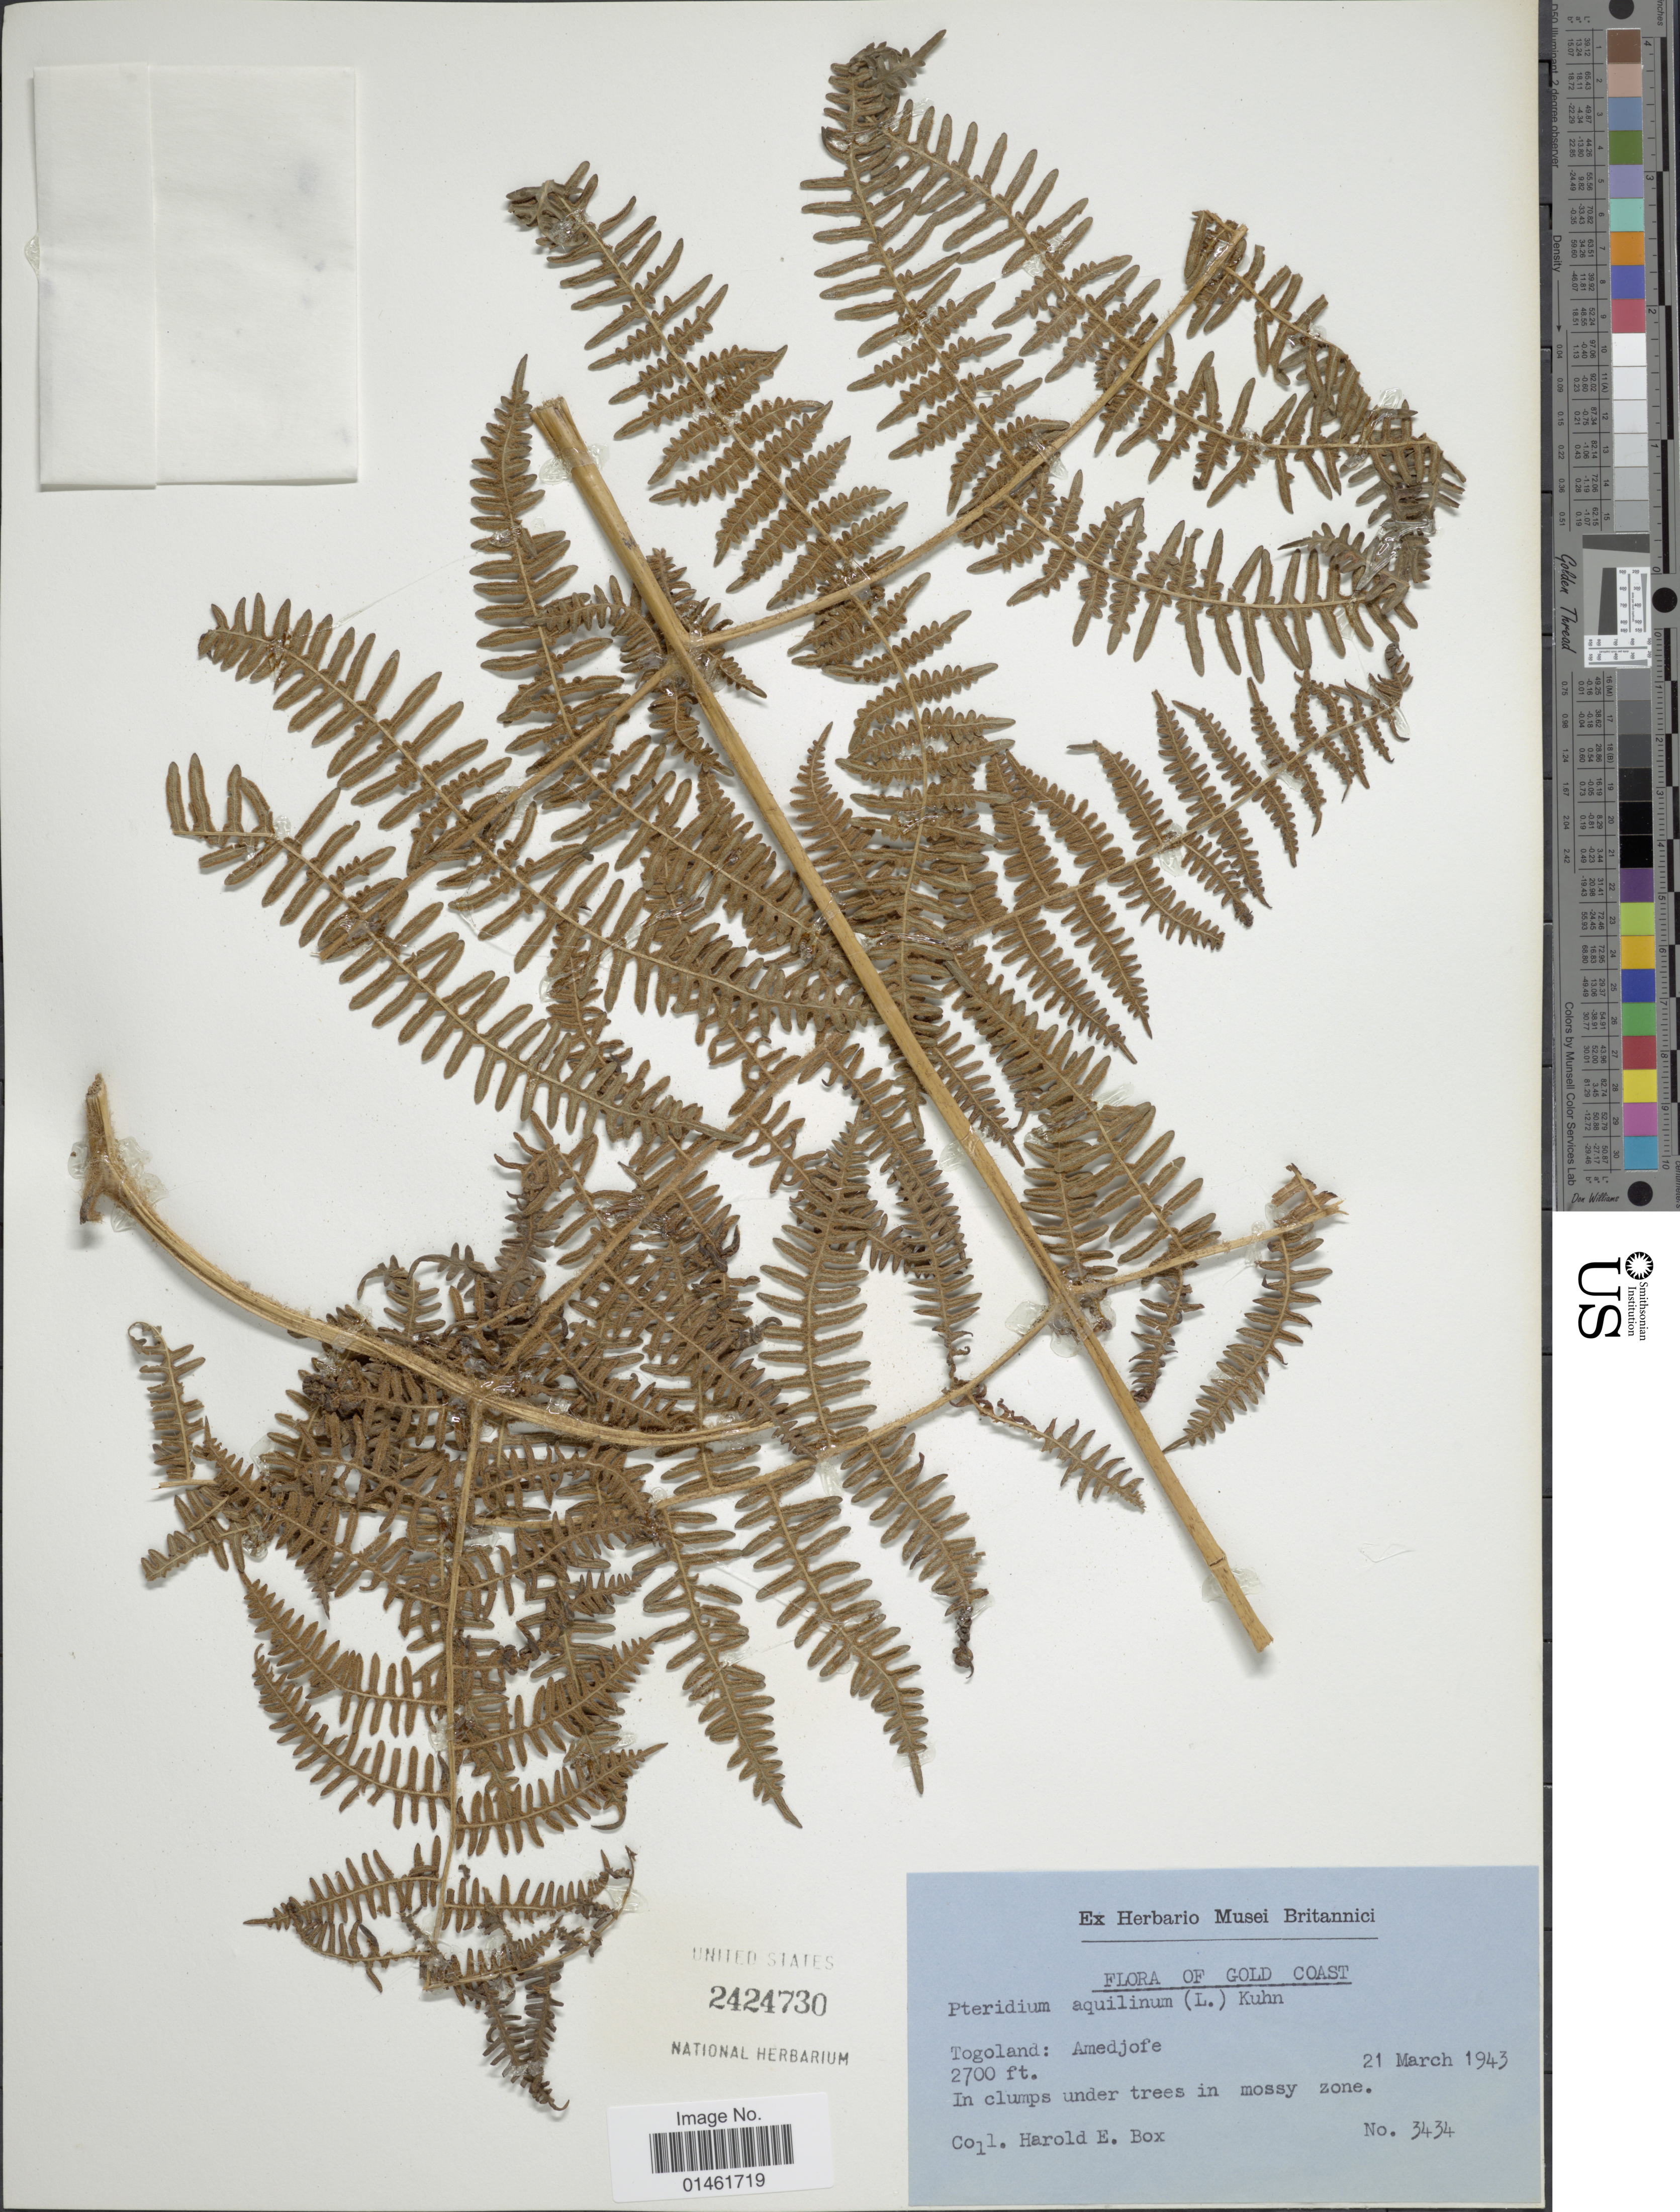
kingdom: Plantae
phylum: Tracheophyta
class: Polypodiopsida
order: Polypodiales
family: Dennstaedtiaceae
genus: Pteridium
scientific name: Pteridium aquilinum var. typicum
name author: R.M. Tryon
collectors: H. E. Box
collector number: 3434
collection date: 1943-03-21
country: Ghana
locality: Togoland: Amedjofe, in clumps under trees in mossy zone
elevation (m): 823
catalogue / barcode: US 2424730